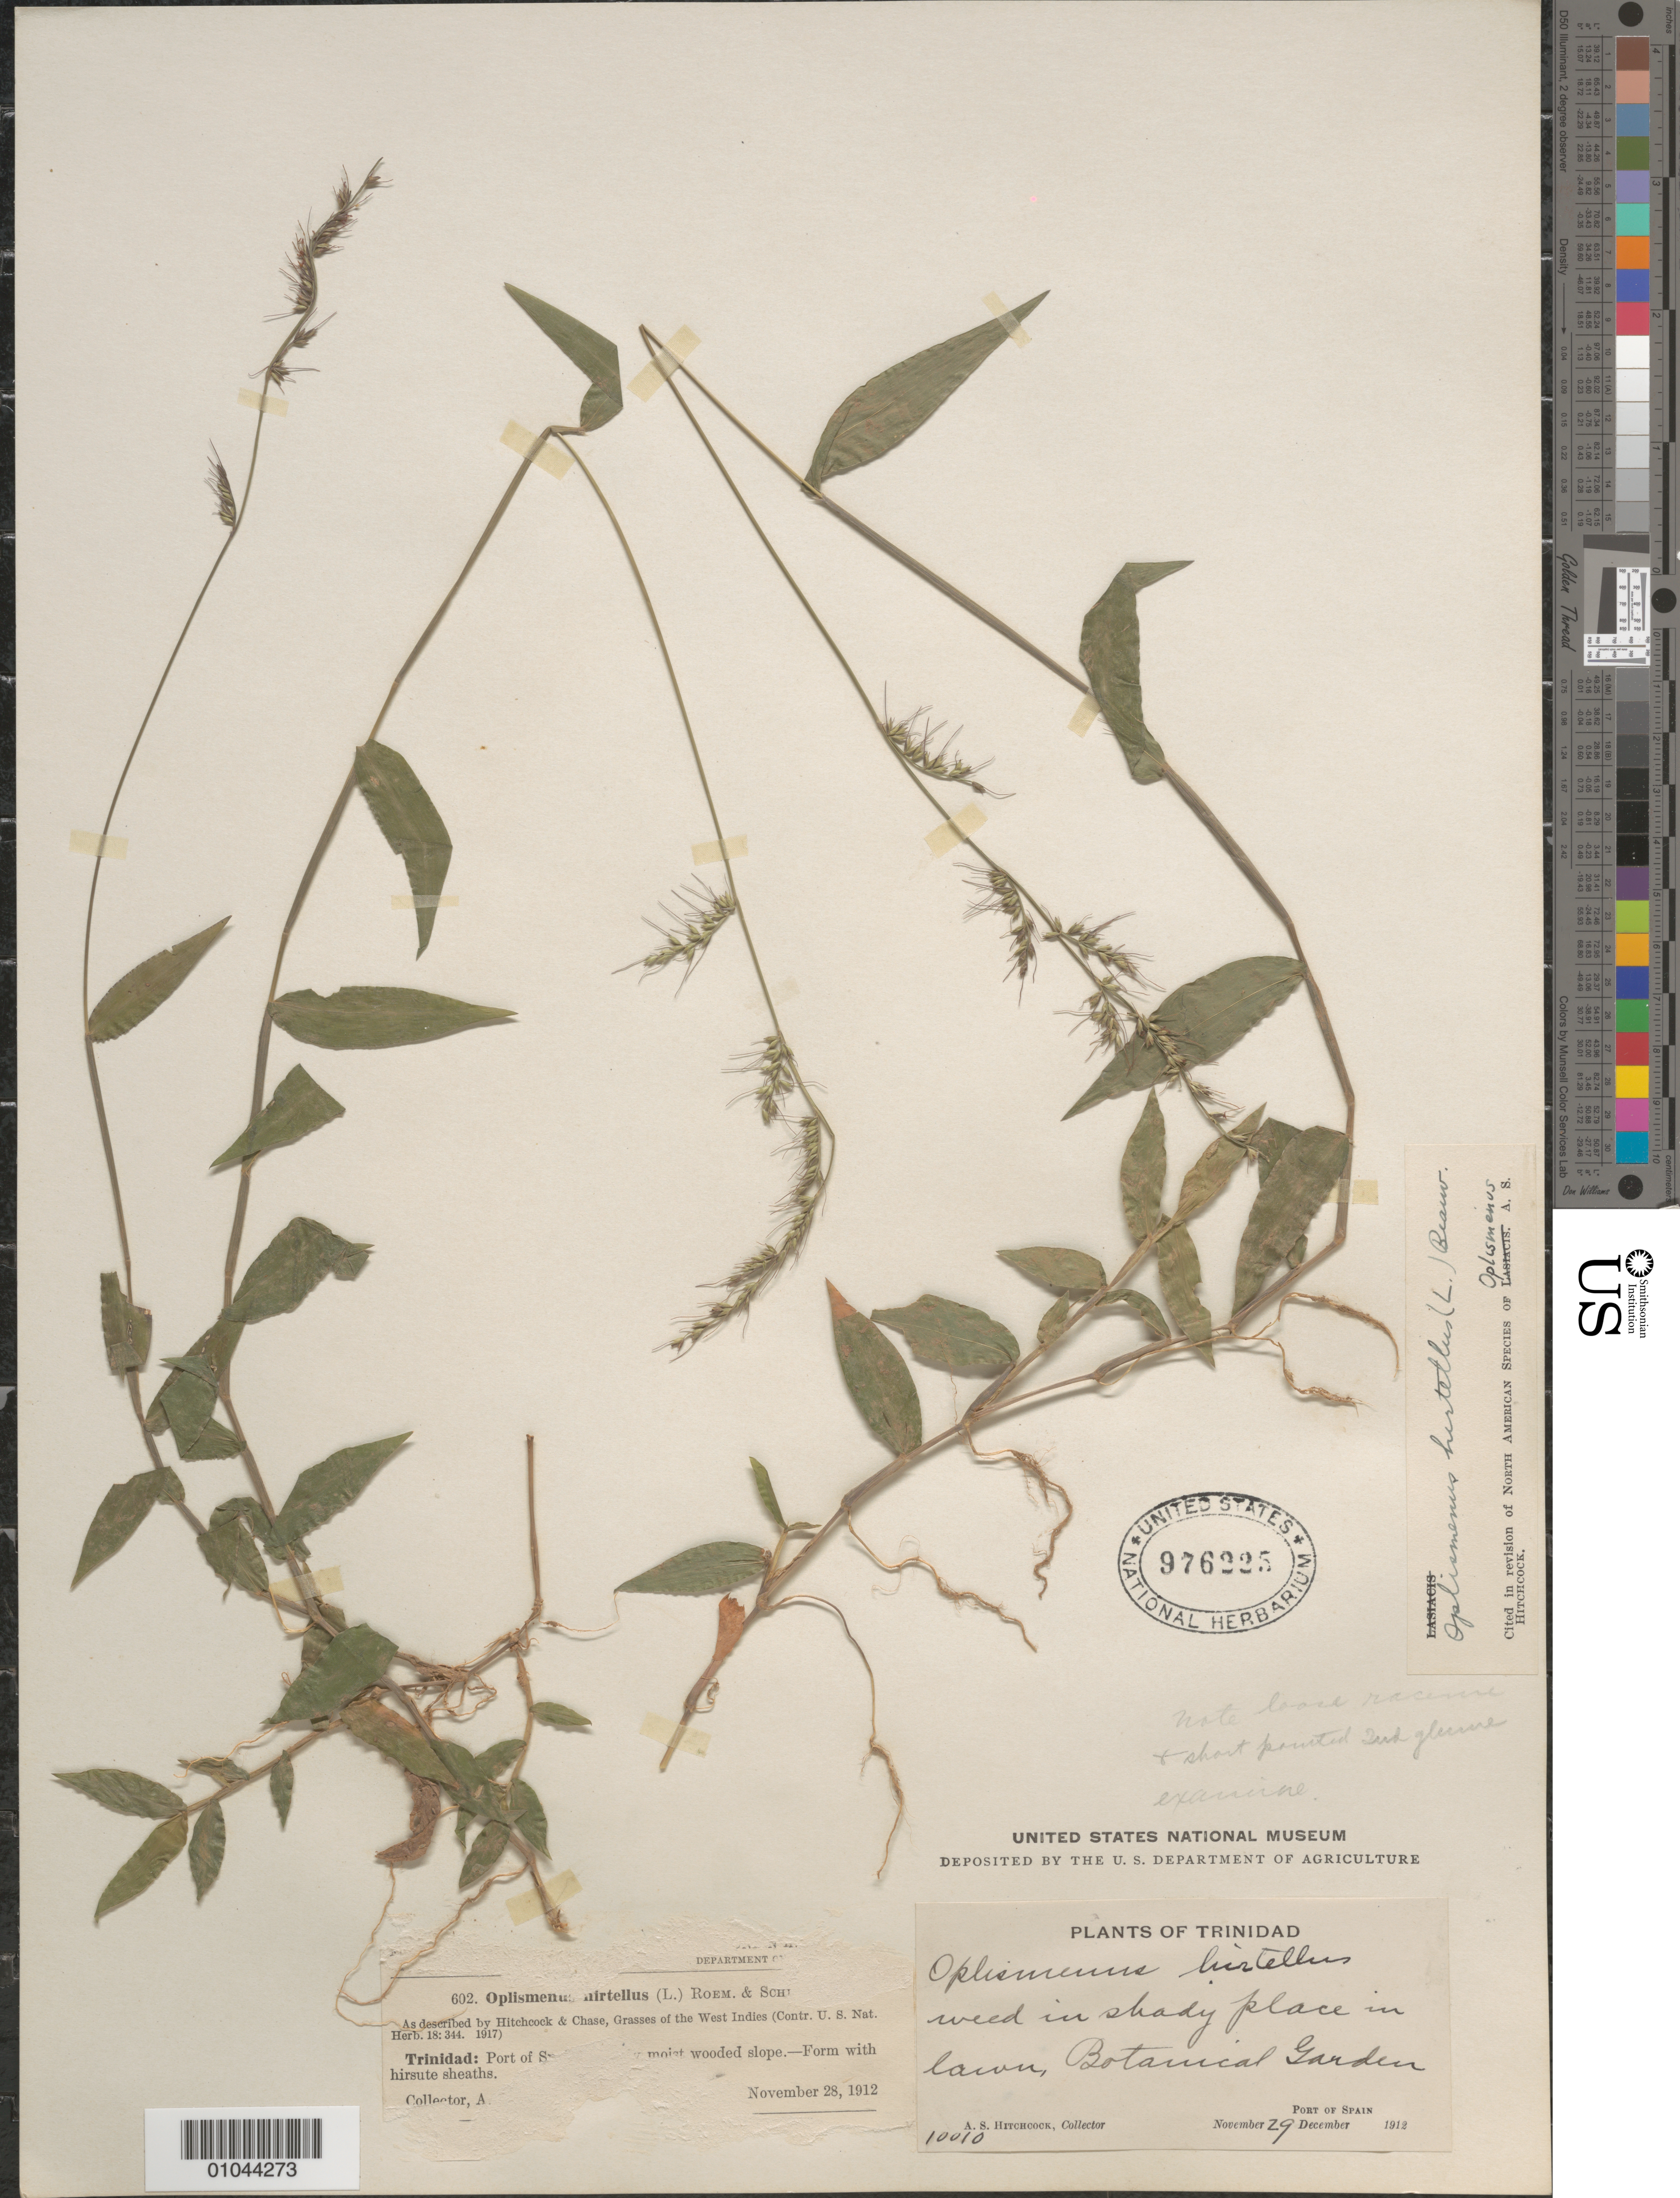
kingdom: Plantae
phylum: Tracheophyta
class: Liliopsida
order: Poales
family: Poaceae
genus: Oplismenus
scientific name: Oplismenus hirtellus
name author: (L.) P. Beauv.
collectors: A. S. Hitchcock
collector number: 10010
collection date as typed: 29 Dec 1912 or 29 Nov 1912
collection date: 1912-11-29 or 1912-12-29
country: Trinidad and Tobago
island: Trinidad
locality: Botanical Garden, Port of Spain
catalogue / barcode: US 976225